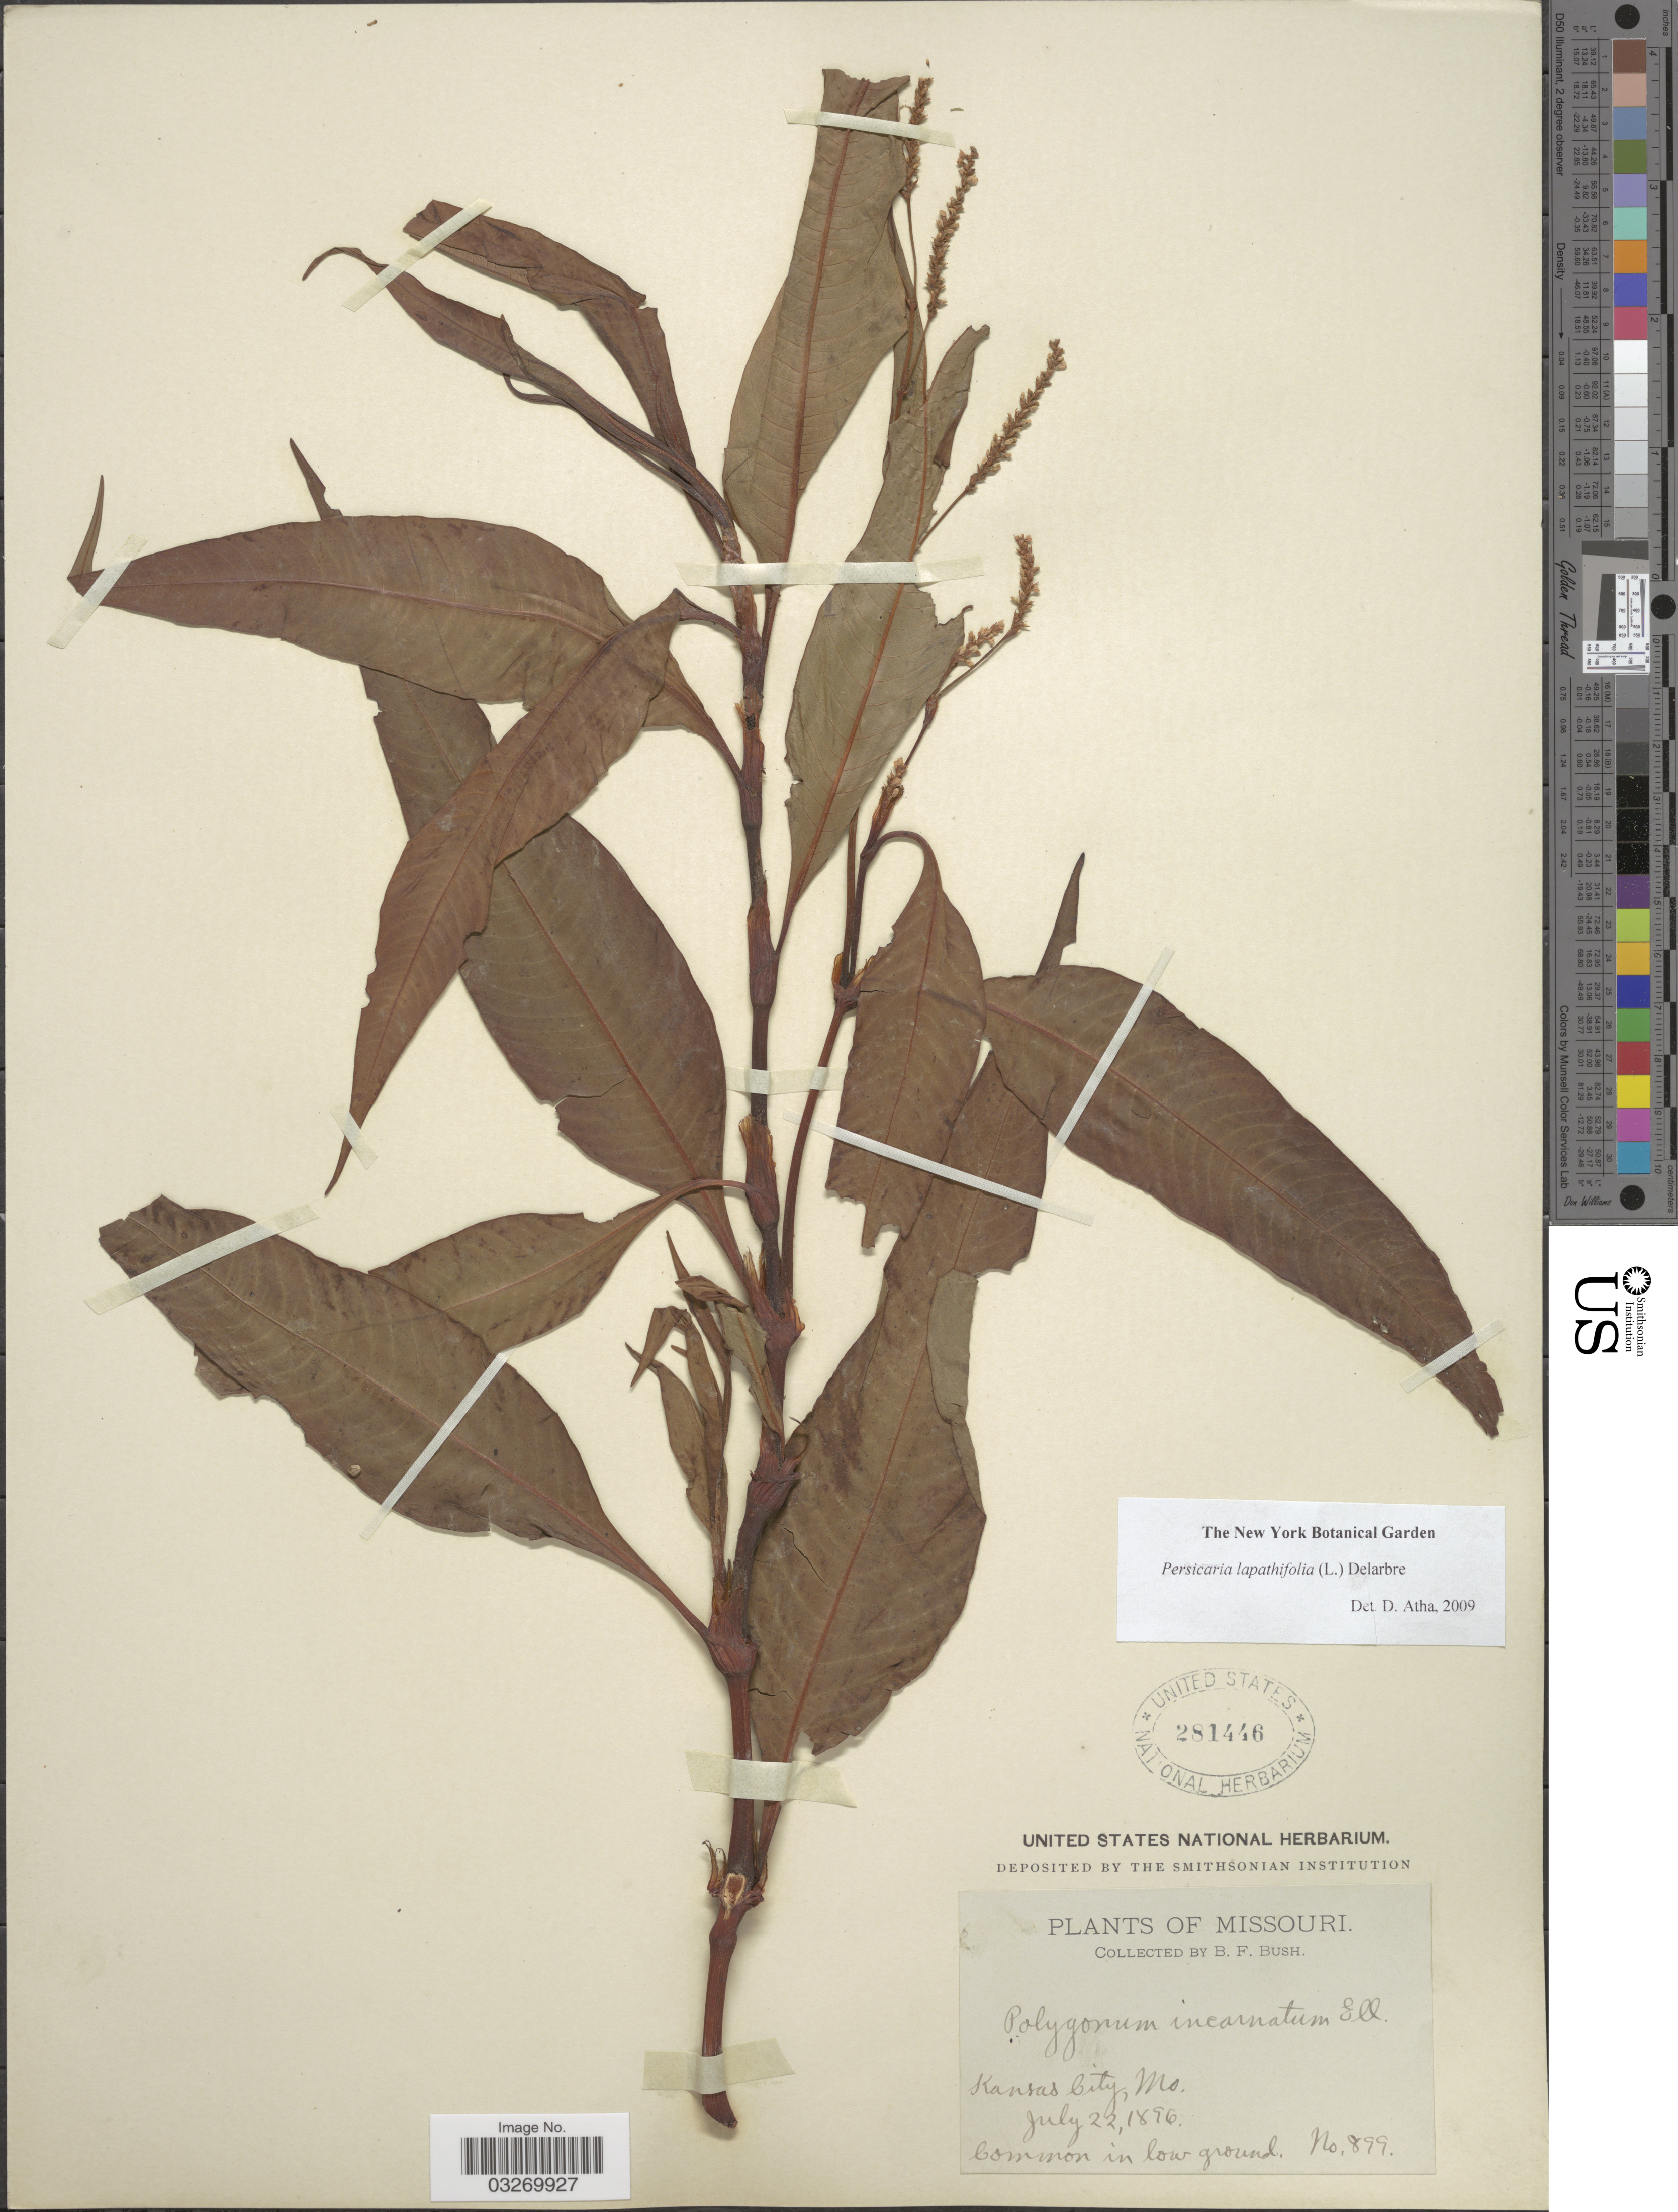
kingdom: Plantae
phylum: Tracheophyta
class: Magnoliopsida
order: Caryophyllales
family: Polygonaceae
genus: Persicaria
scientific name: Persicaria lapathifolia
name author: (L.) Delarbre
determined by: Atha, D. E.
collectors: B. F. Bush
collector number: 899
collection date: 1896-07-22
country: United States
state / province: Missouri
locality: Kansas City.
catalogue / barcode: US 281446